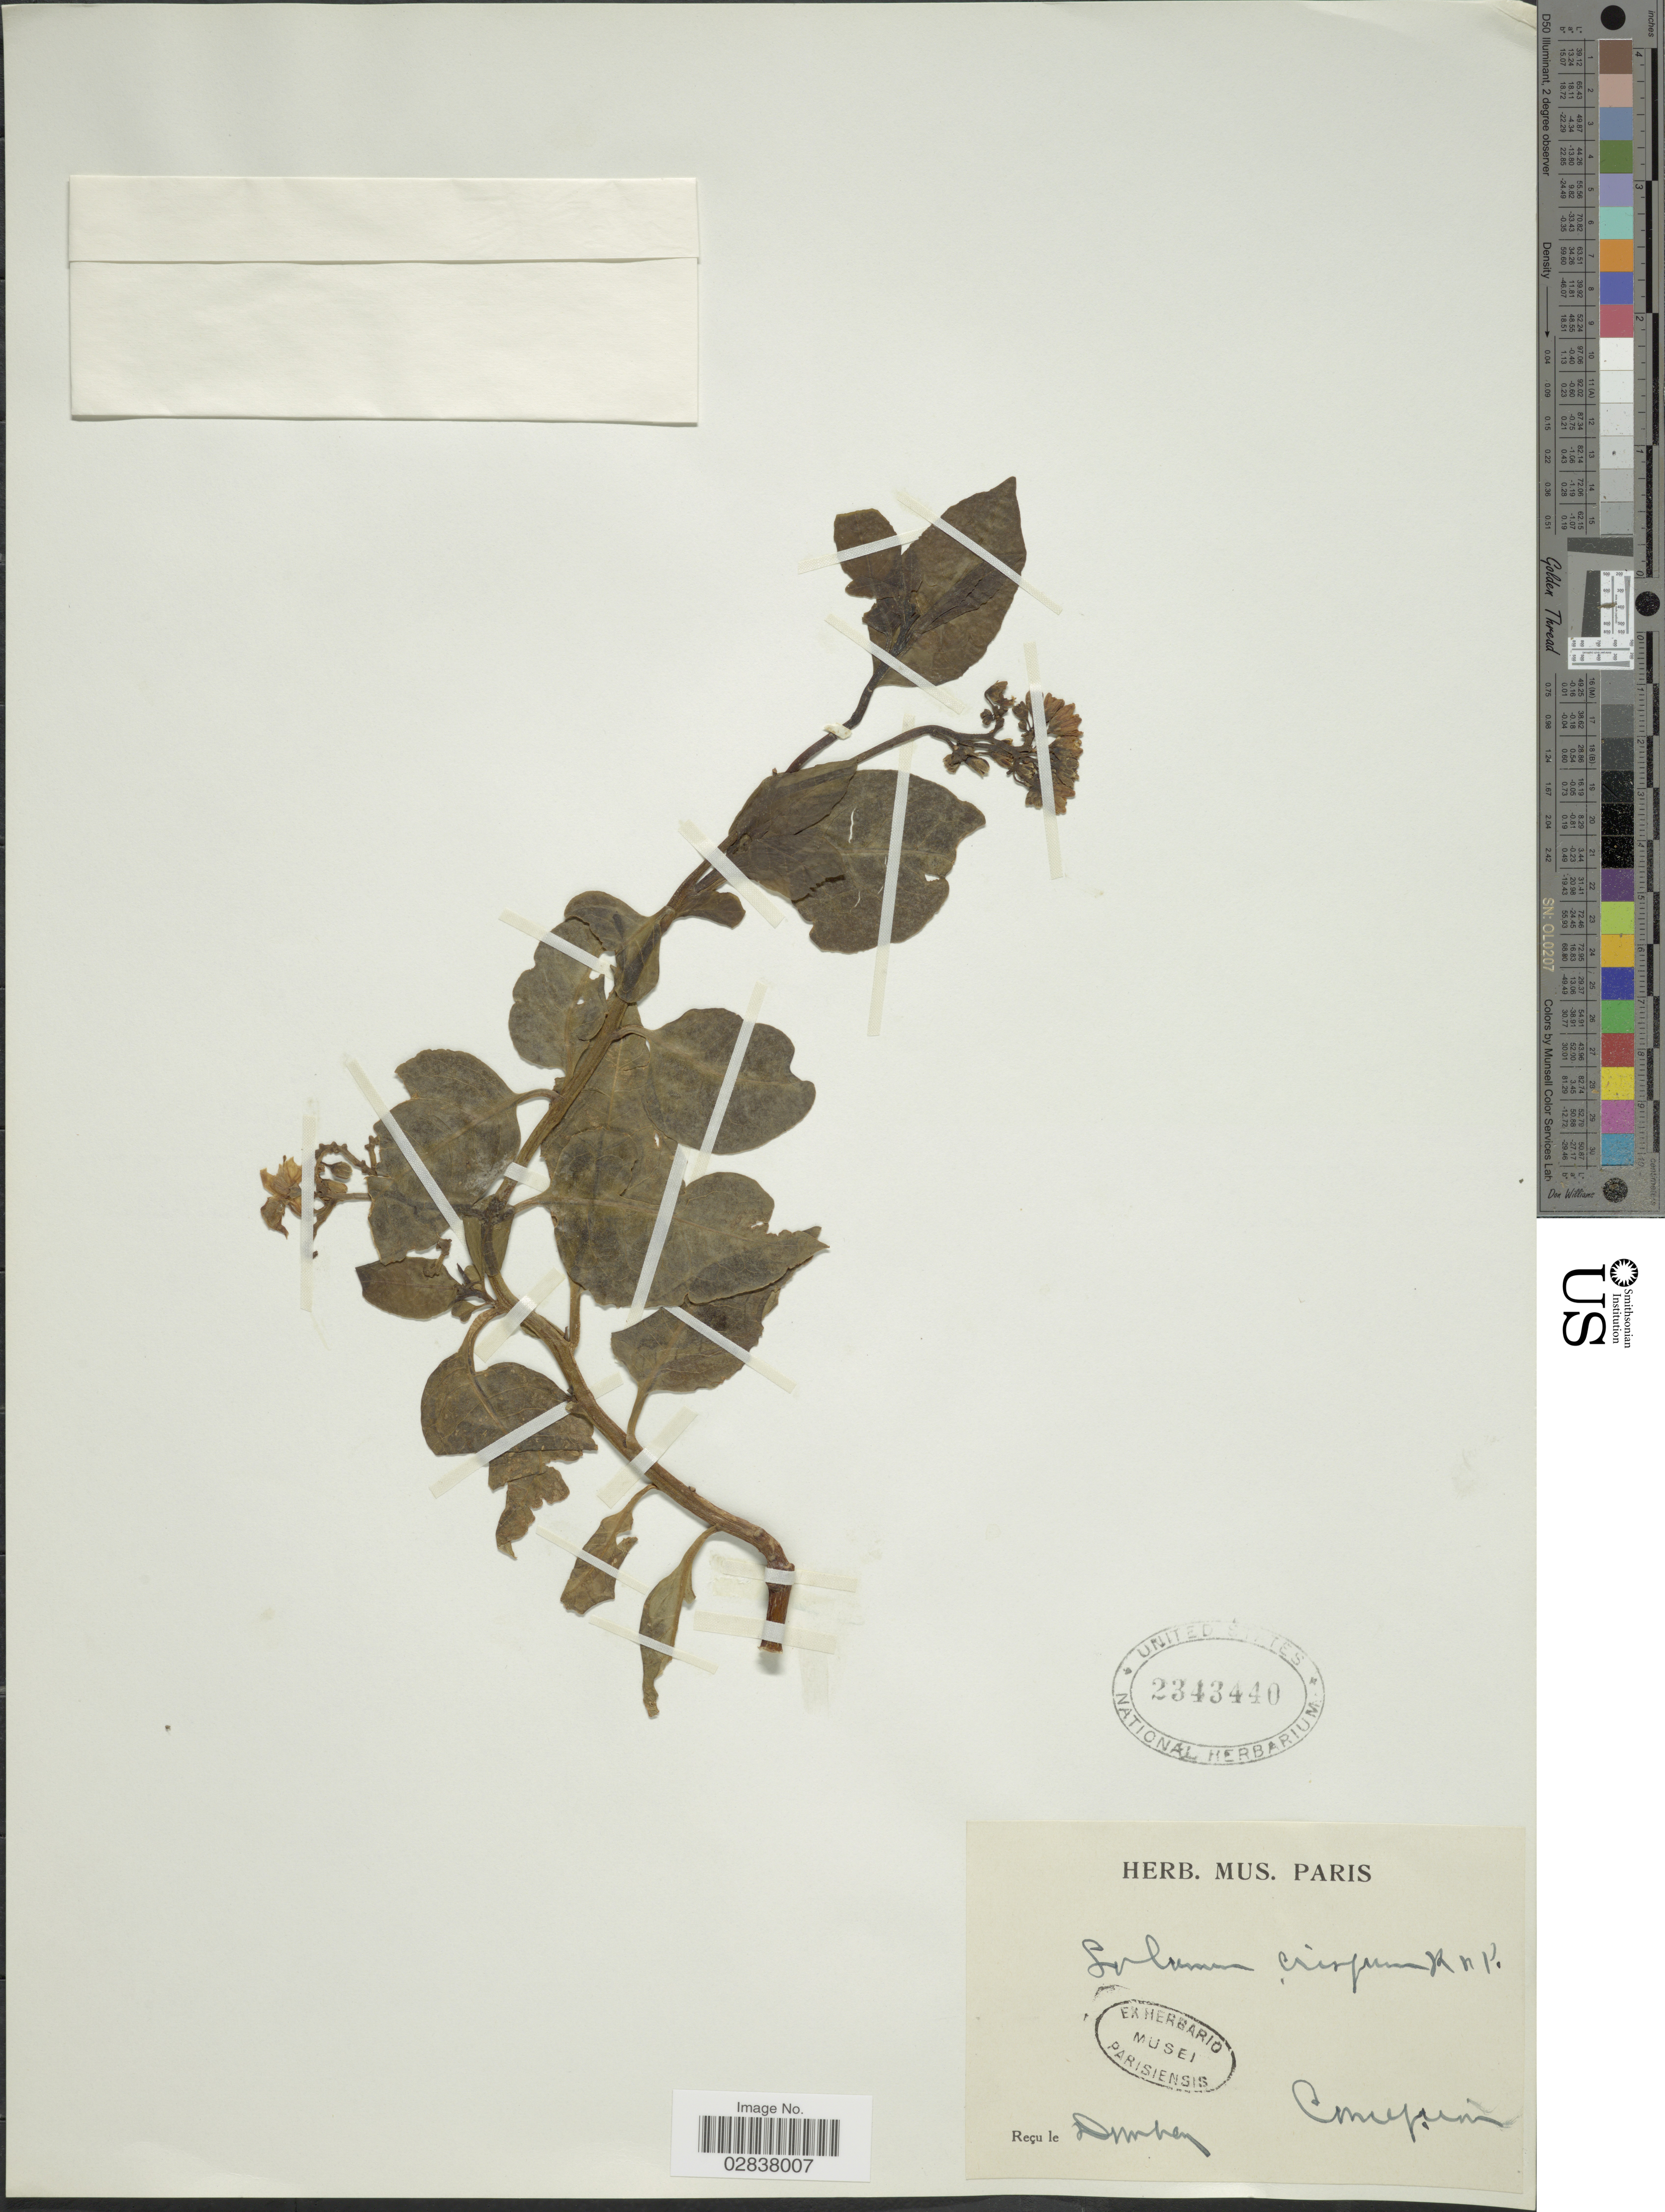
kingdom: Plantae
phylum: Tracheophyta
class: Magnoliopsida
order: Solanales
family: Solanaceae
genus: Solanum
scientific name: Solanum crispum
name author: Ruiz & Pav.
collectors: Dombey, --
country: Chile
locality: Concepción.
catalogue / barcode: US 2343440